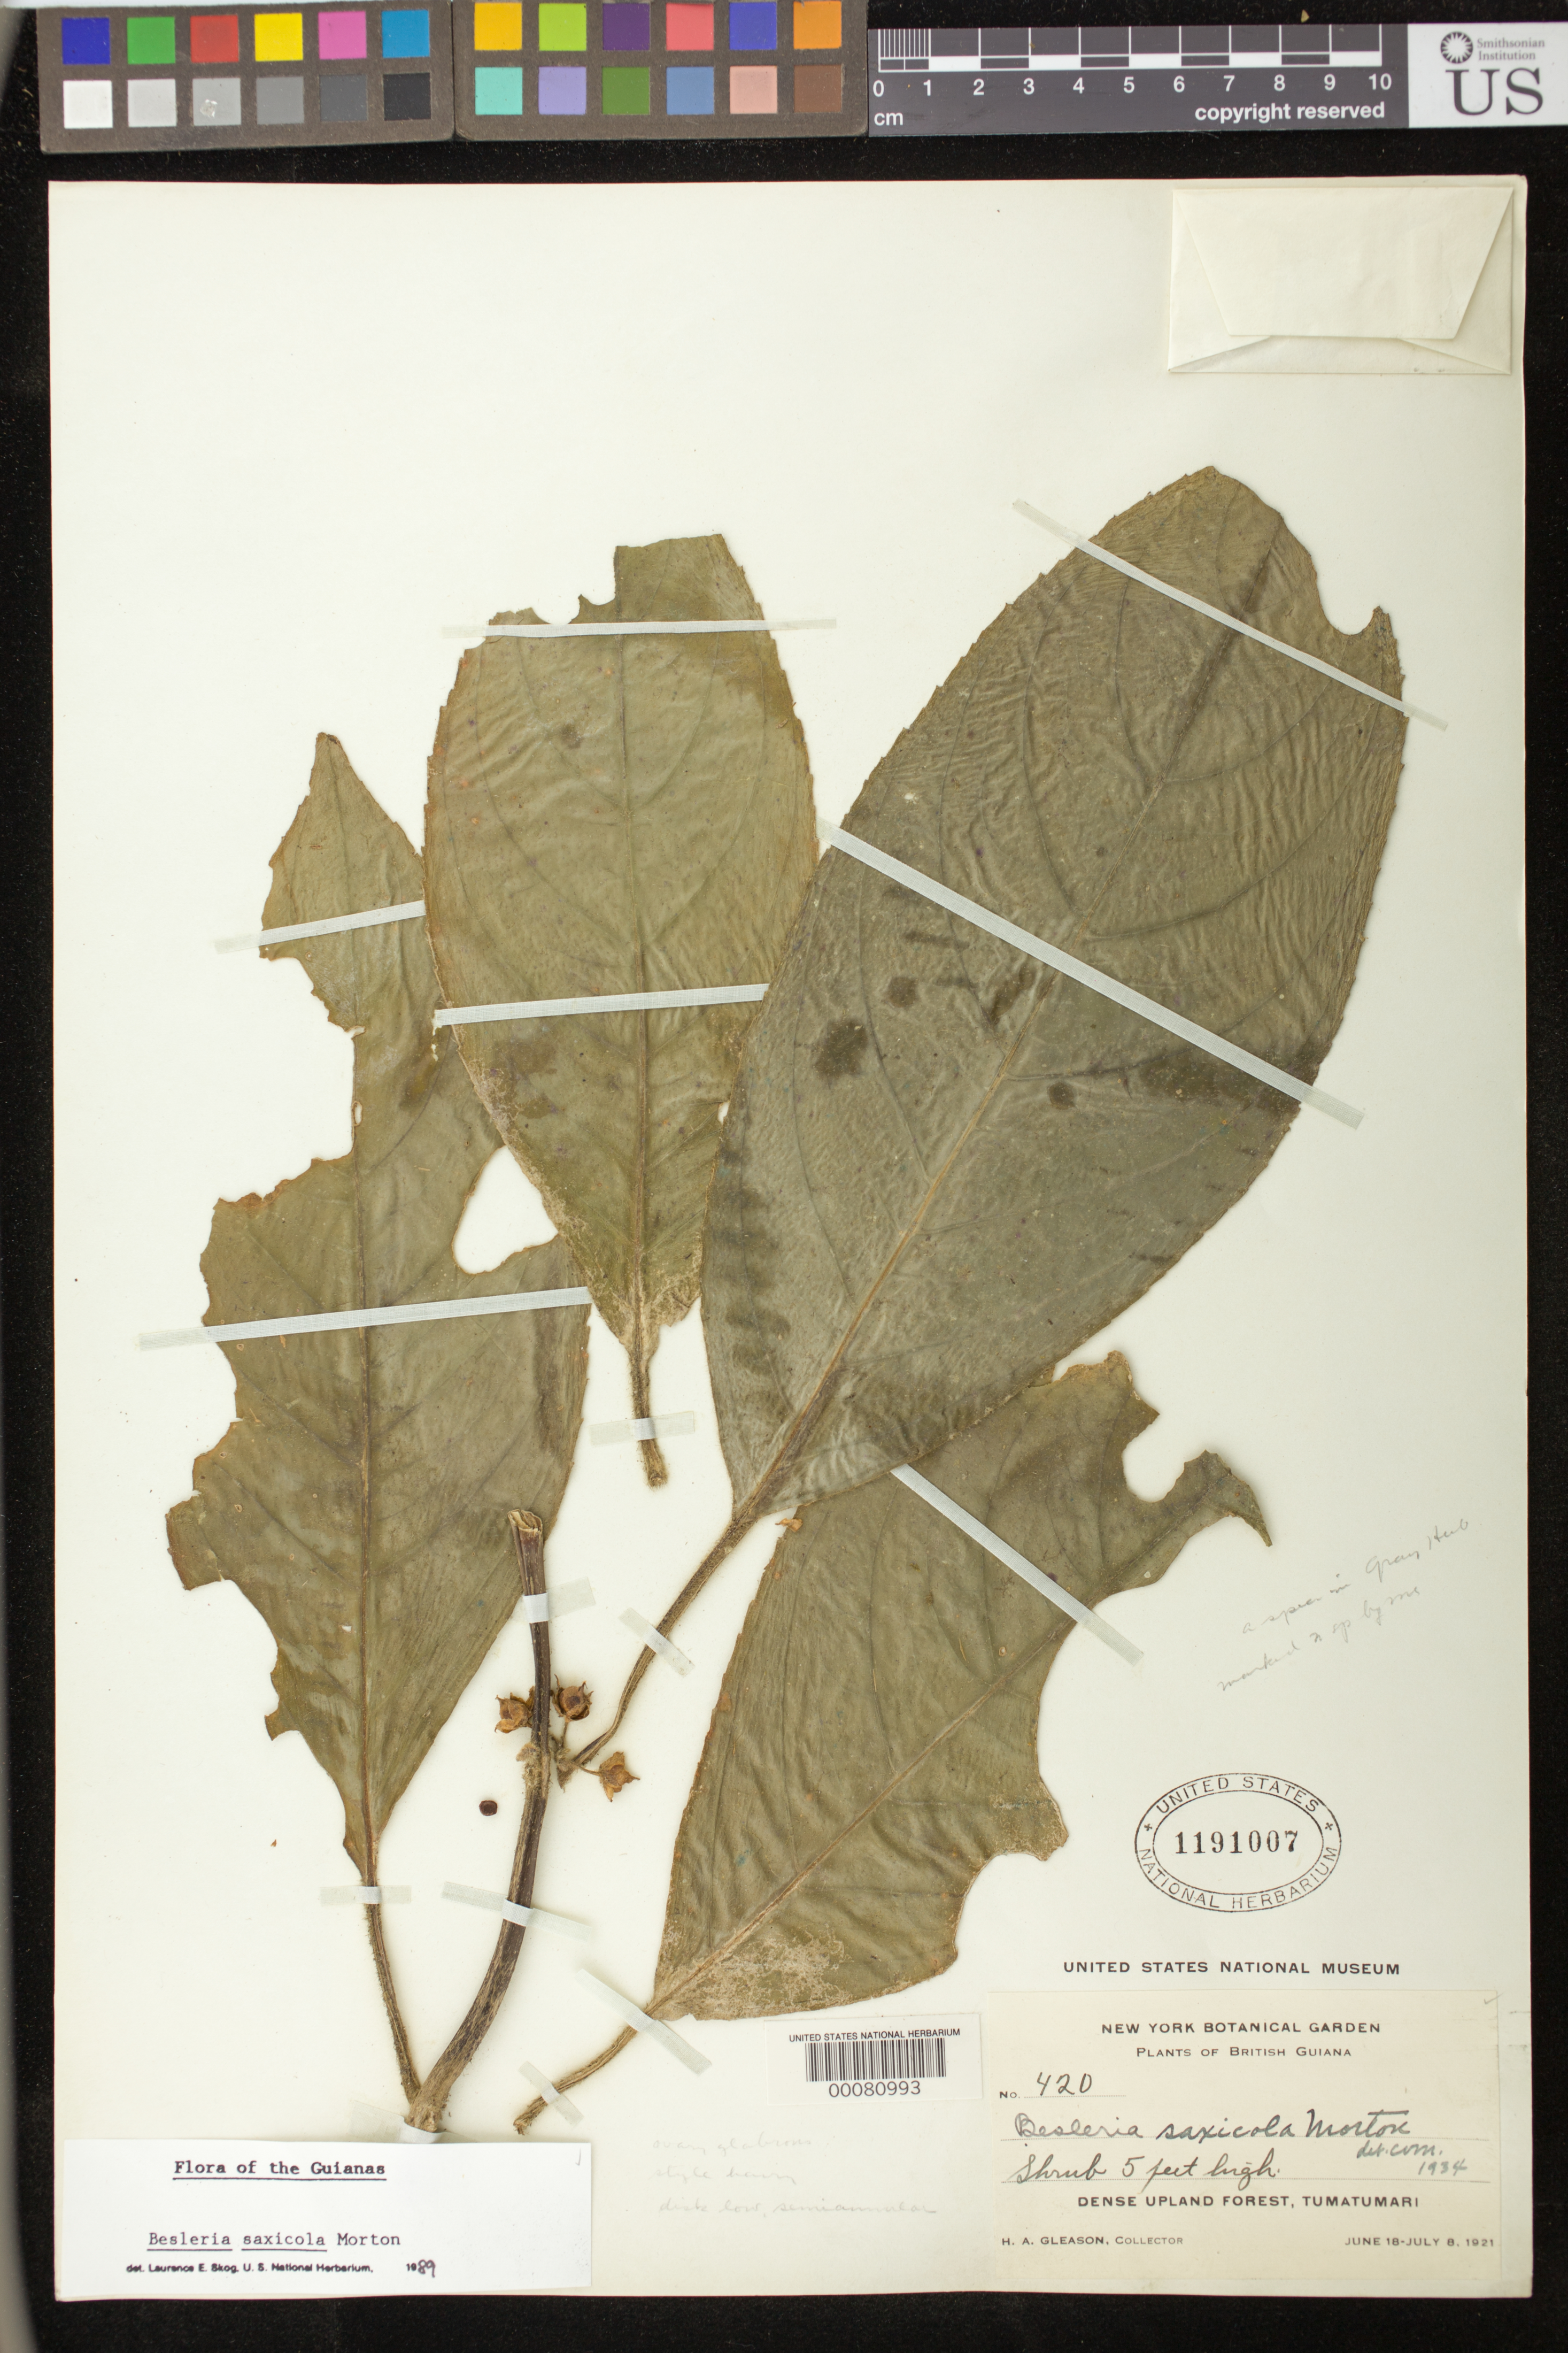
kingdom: Plantae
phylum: Tracheophyta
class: Magnoliopsida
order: Lamiales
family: Gesneriaceae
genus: Besleria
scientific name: Besleria saxicola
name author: C.V. Morton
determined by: Skog, Laurence E.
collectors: H. A. Gleason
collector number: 420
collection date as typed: Jun-Jul 1921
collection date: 1921-06/1921-07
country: Guyana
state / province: Potaro-Siparuni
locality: Tumatumari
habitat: Dense upland forest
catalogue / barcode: US 1191007